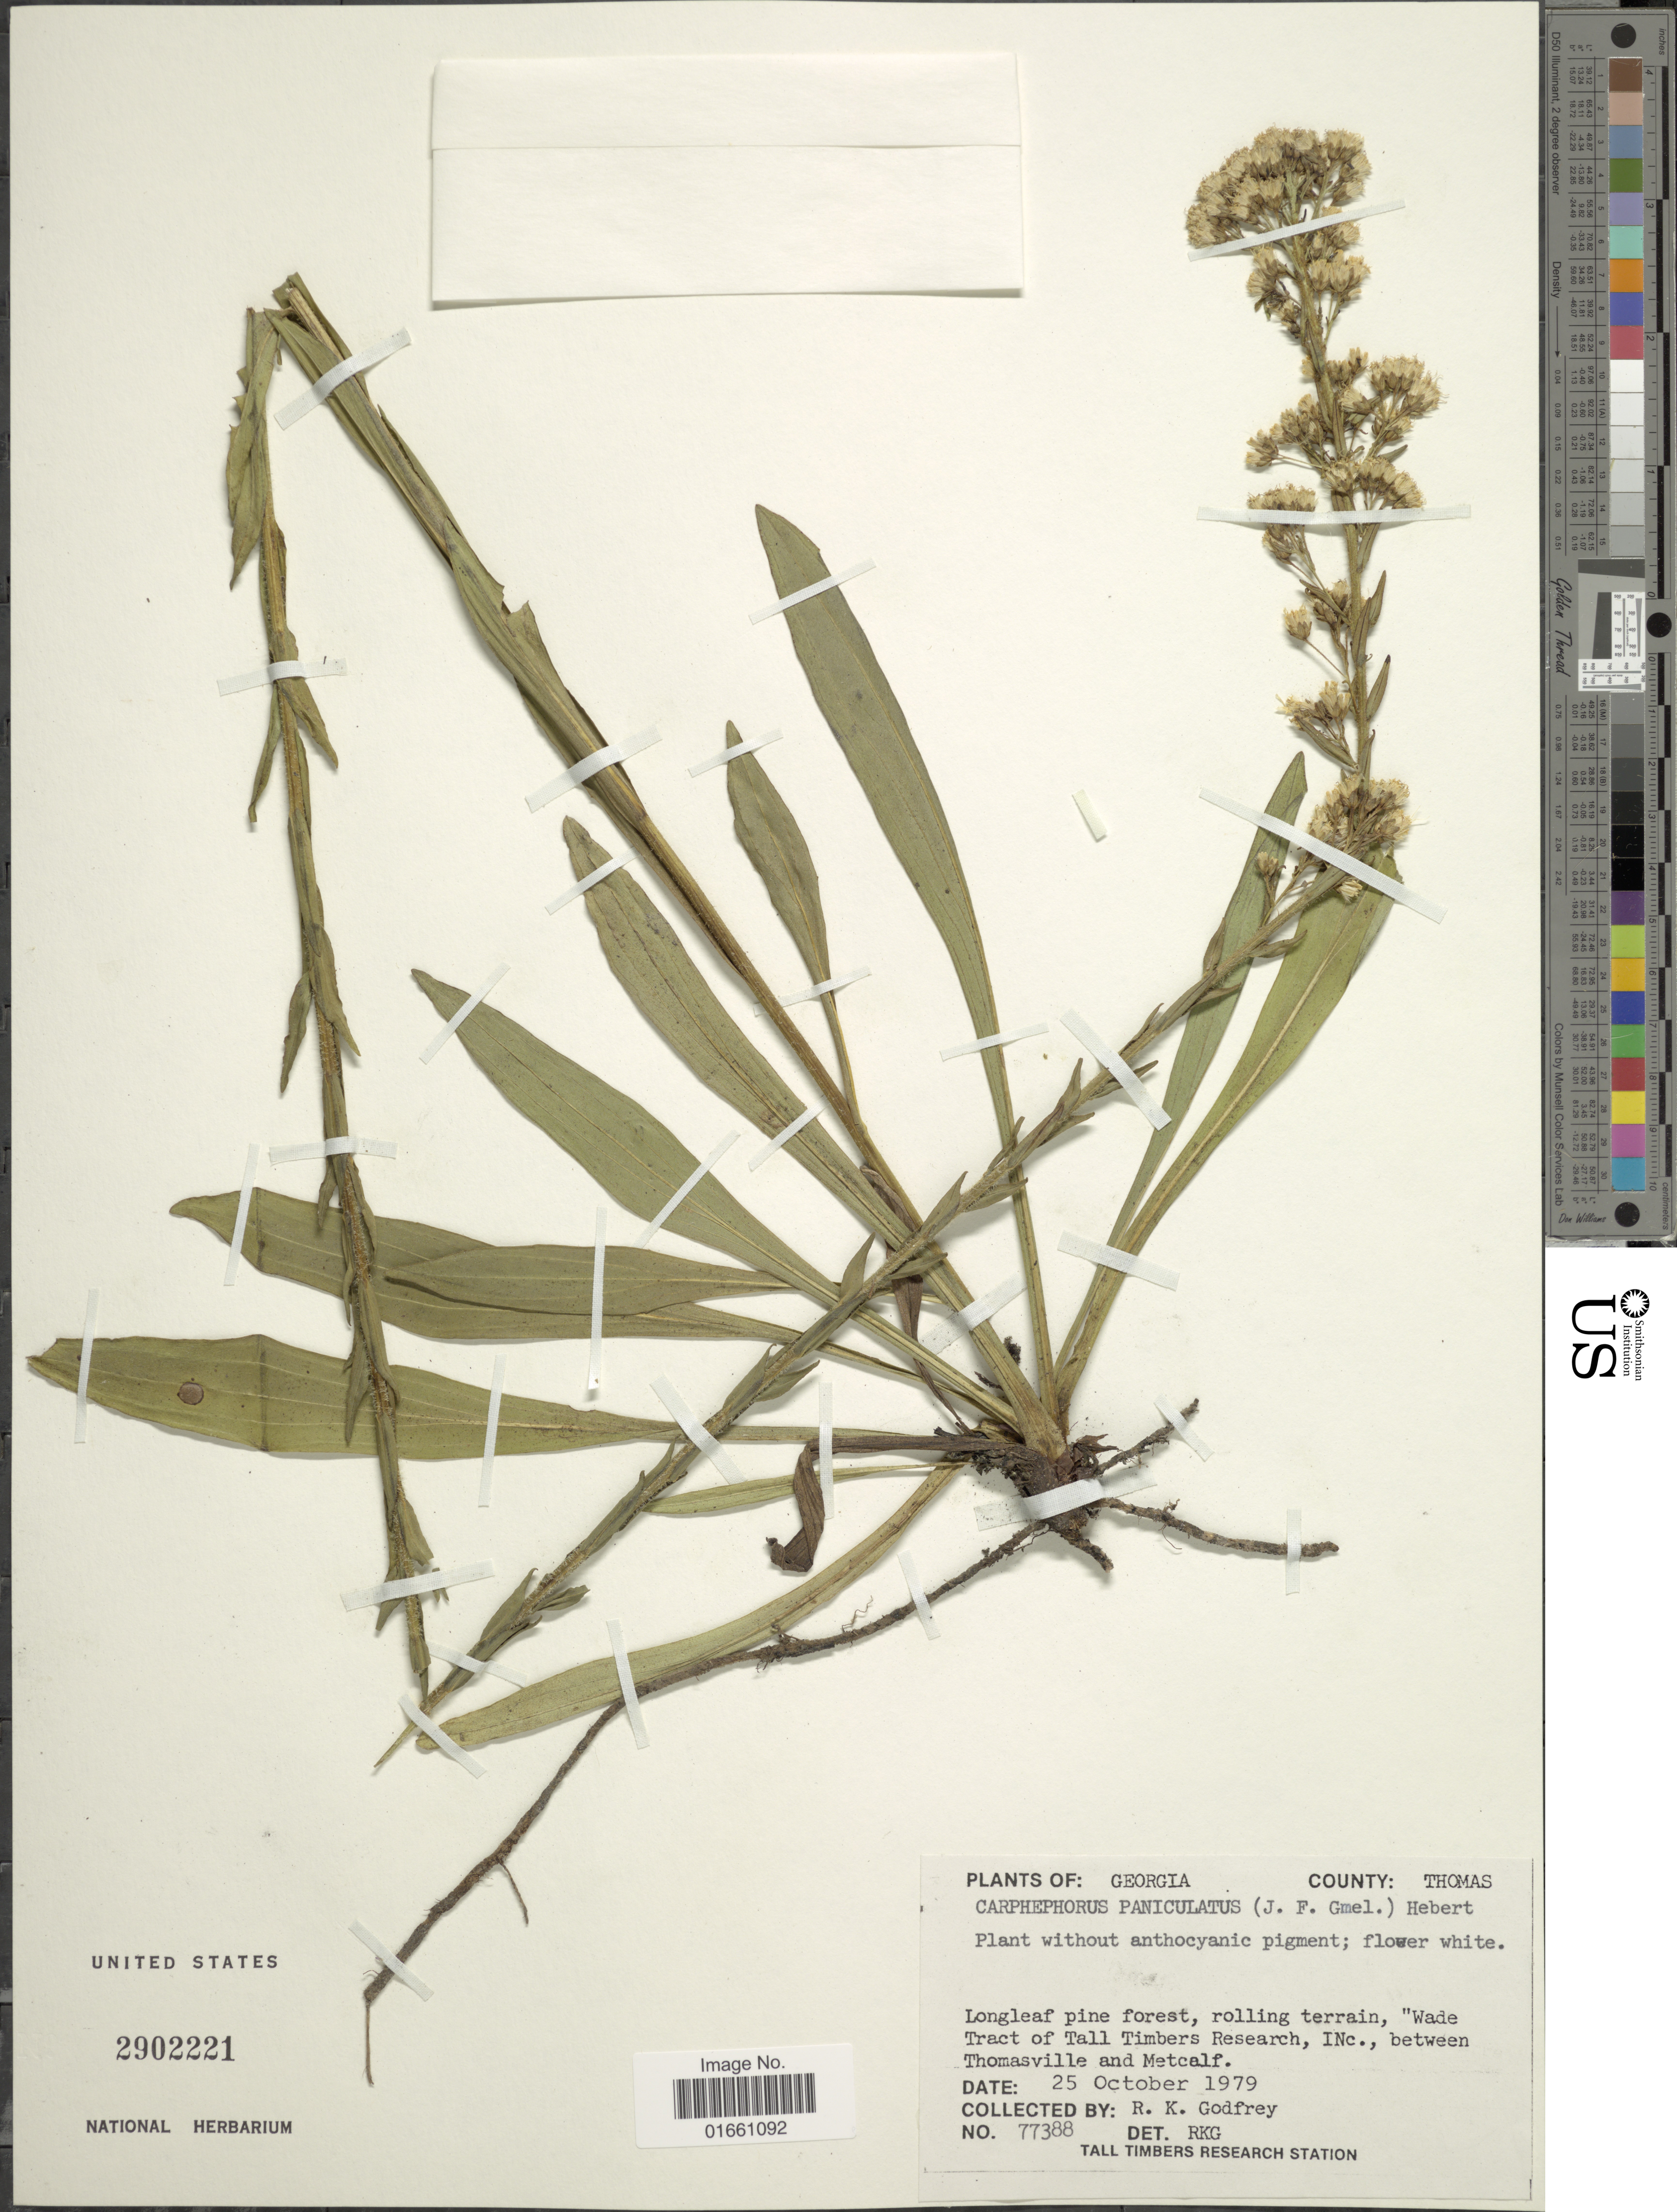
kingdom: Plantae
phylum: Tracheophyta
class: Magnoliopsida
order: Asterales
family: Asteraceae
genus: Trilisa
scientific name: Trilisa paniculata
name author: (J.F. Gmel.) Cass.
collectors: R. K. Godfrey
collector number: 77388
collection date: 1979-10-25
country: United States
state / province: Georgia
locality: County Thomas, Longleaf pine forest, rolling terrain, Wade Tract of Tall Timbers Research, Inc., between Thomasville and Metcalf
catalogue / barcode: US 2902221